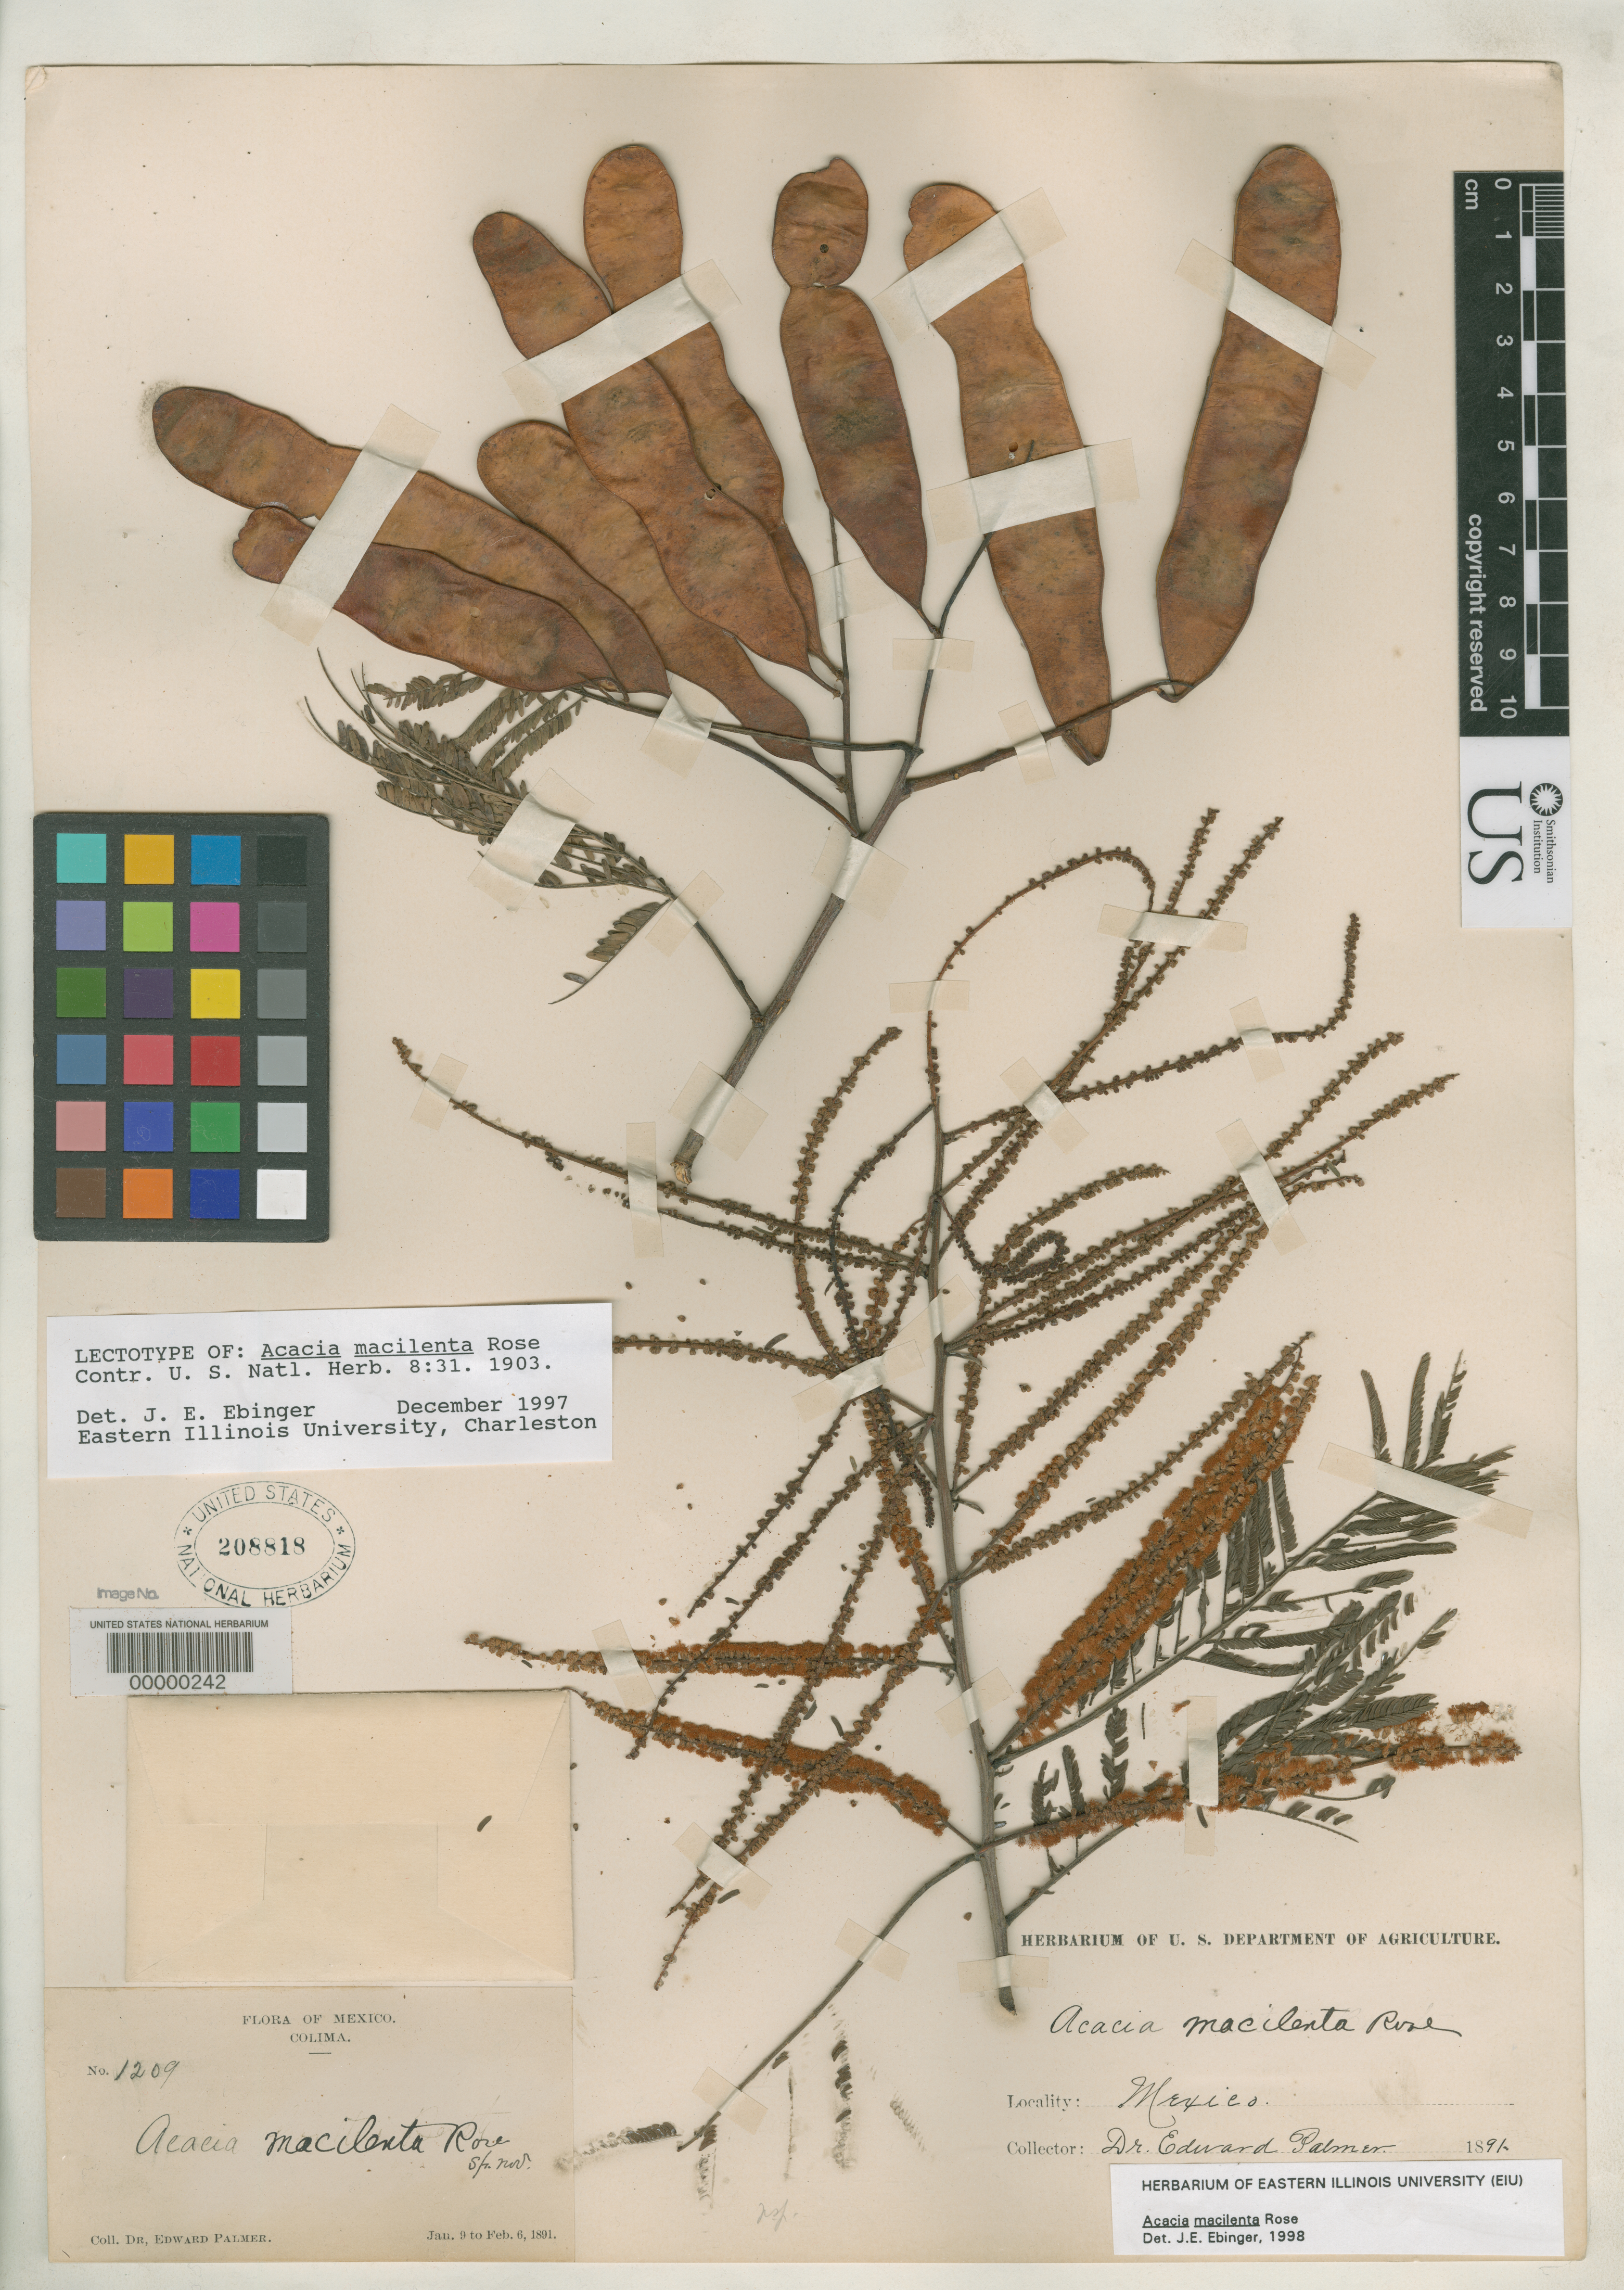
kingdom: Plantae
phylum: Tracheophyta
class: Magnoliopsida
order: Fabales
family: Fabaceae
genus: Acacia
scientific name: Acacia macilenta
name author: Rose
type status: Holotype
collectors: E. Palmer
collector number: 1209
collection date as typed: Jan 1891 to -- Feb 1891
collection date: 1891-01/1891-02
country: Mexico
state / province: Colima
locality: Colima.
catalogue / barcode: US 208818